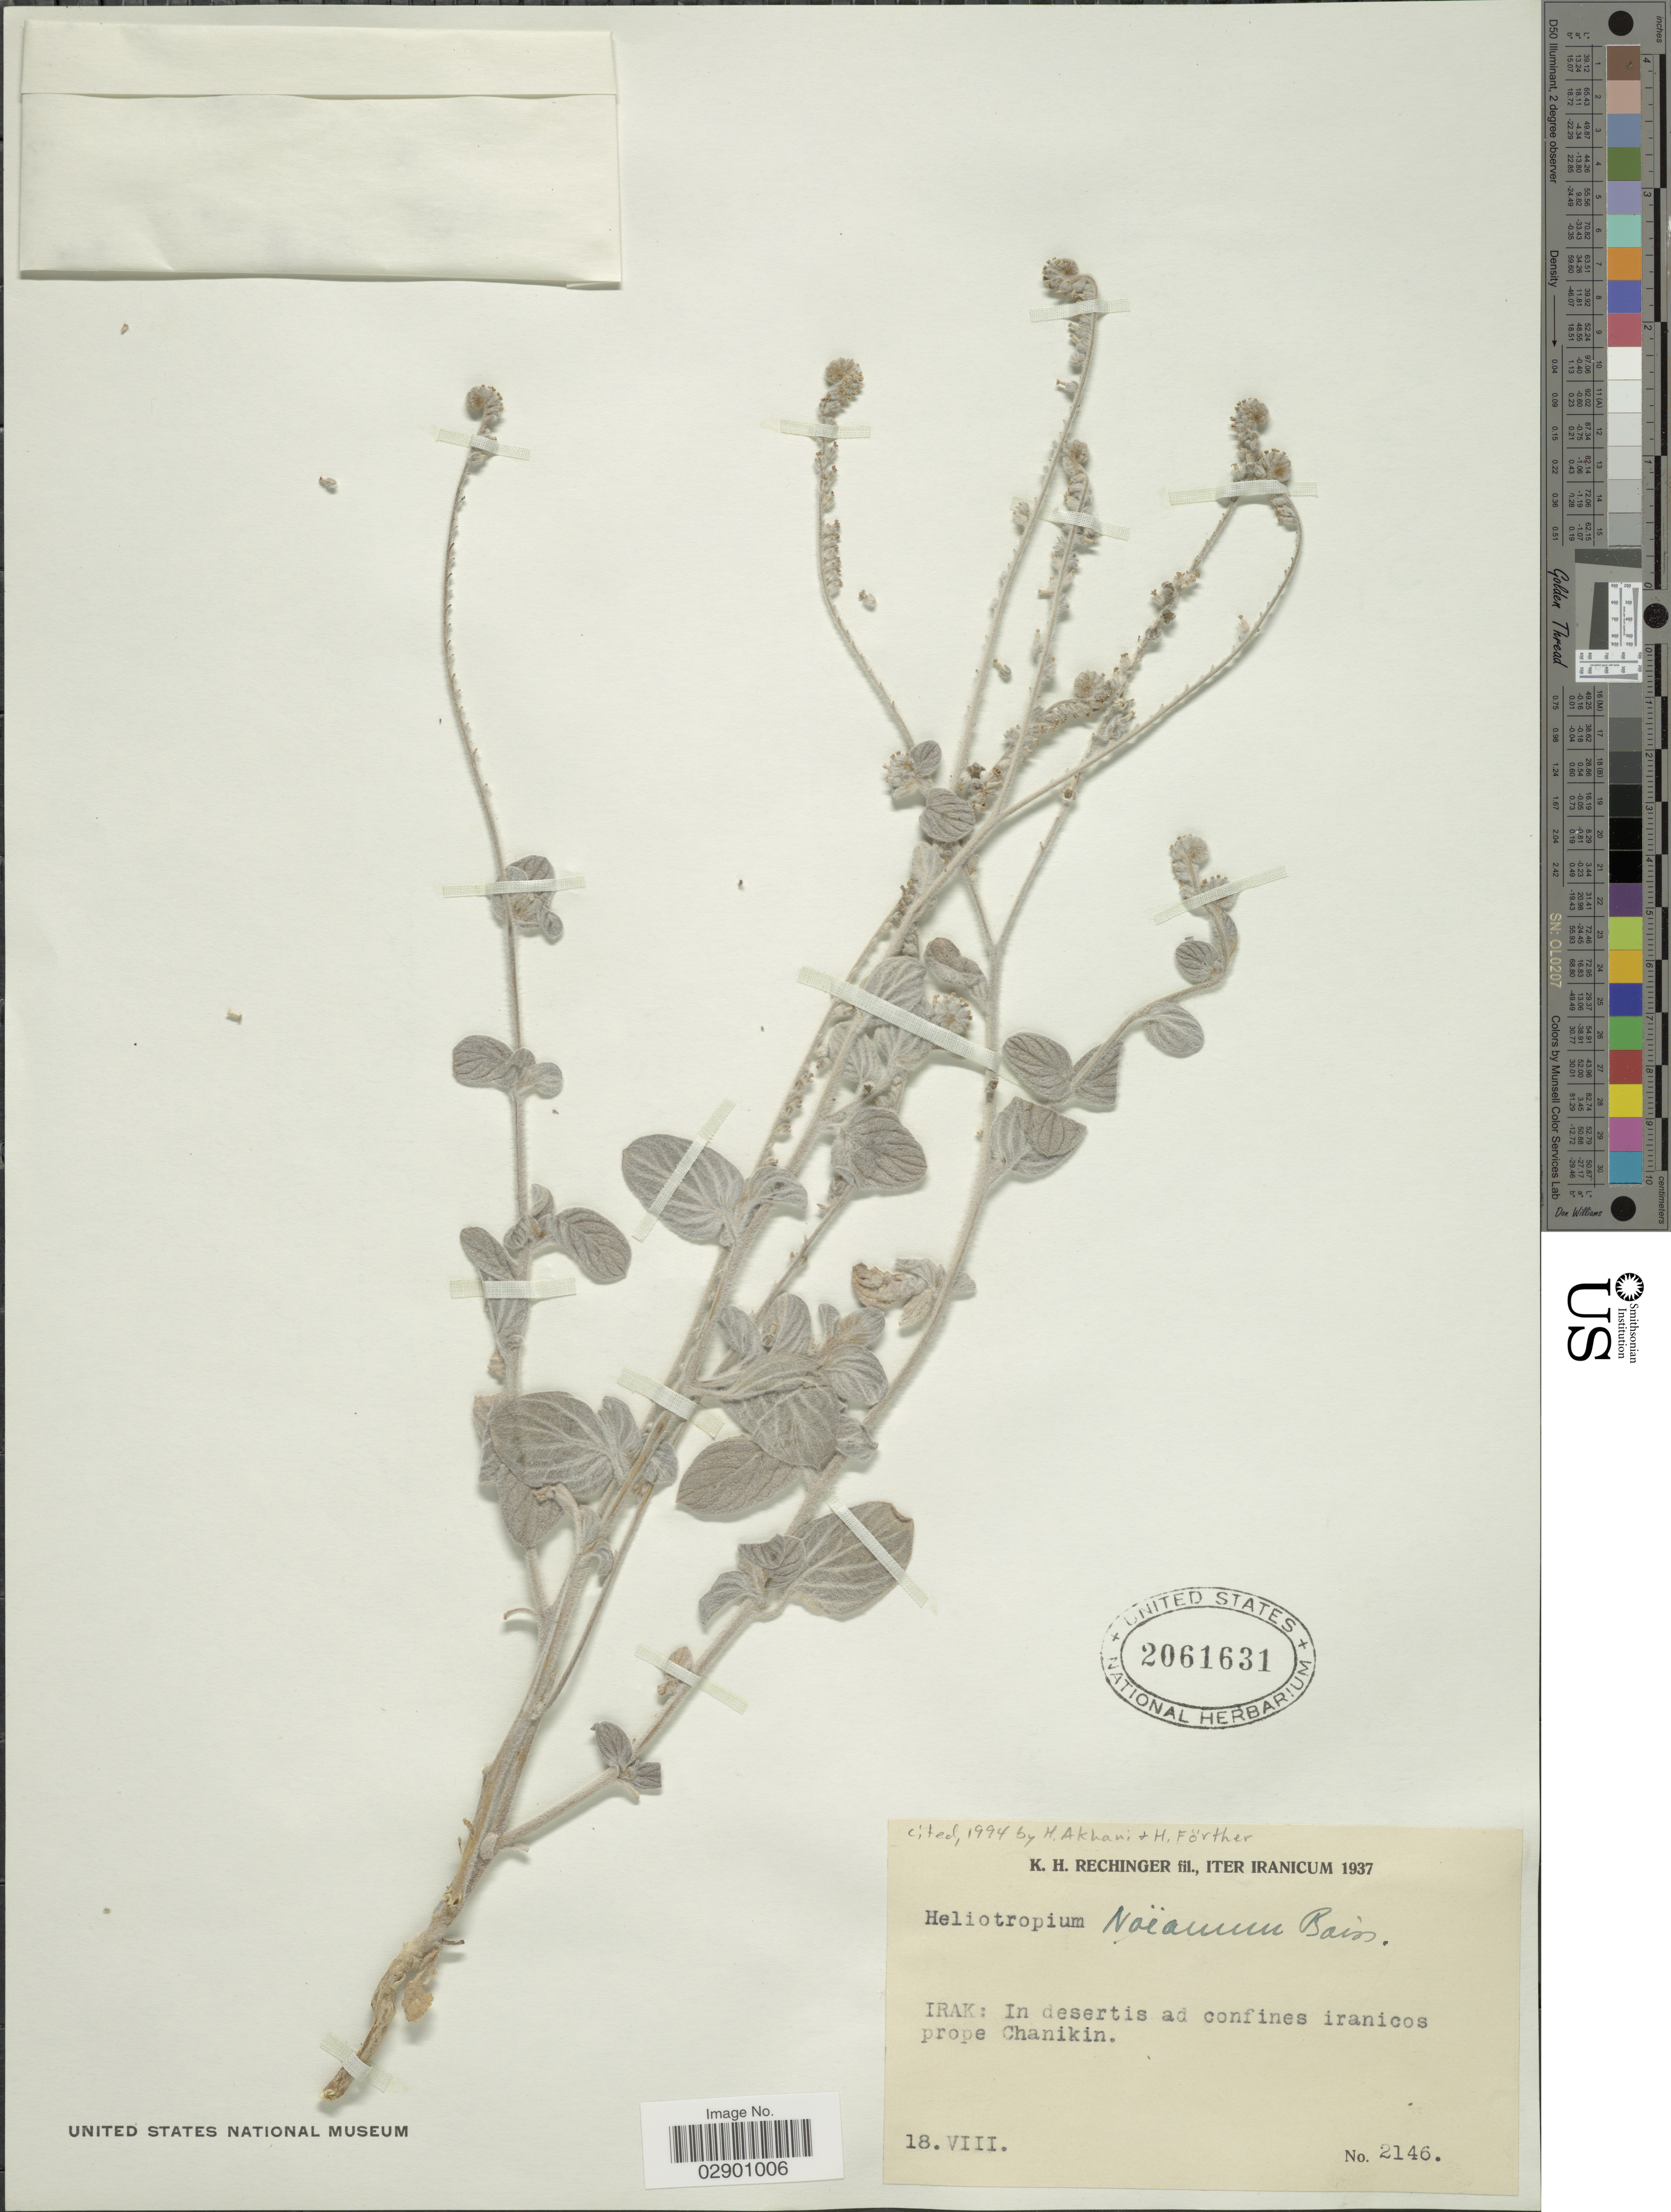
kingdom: Plantae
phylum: Tracheophyta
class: Magnoliopsida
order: Boraginales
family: Heliotropiaceae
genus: Heliotropium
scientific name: Heliotropium noeanum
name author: Boiss.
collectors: K. H. Rechinger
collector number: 2146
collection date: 1937-08-18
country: Iraq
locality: Iranicum. Irak: In desertis ad confines iranicos prope Chanikin.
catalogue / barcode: US 2061631